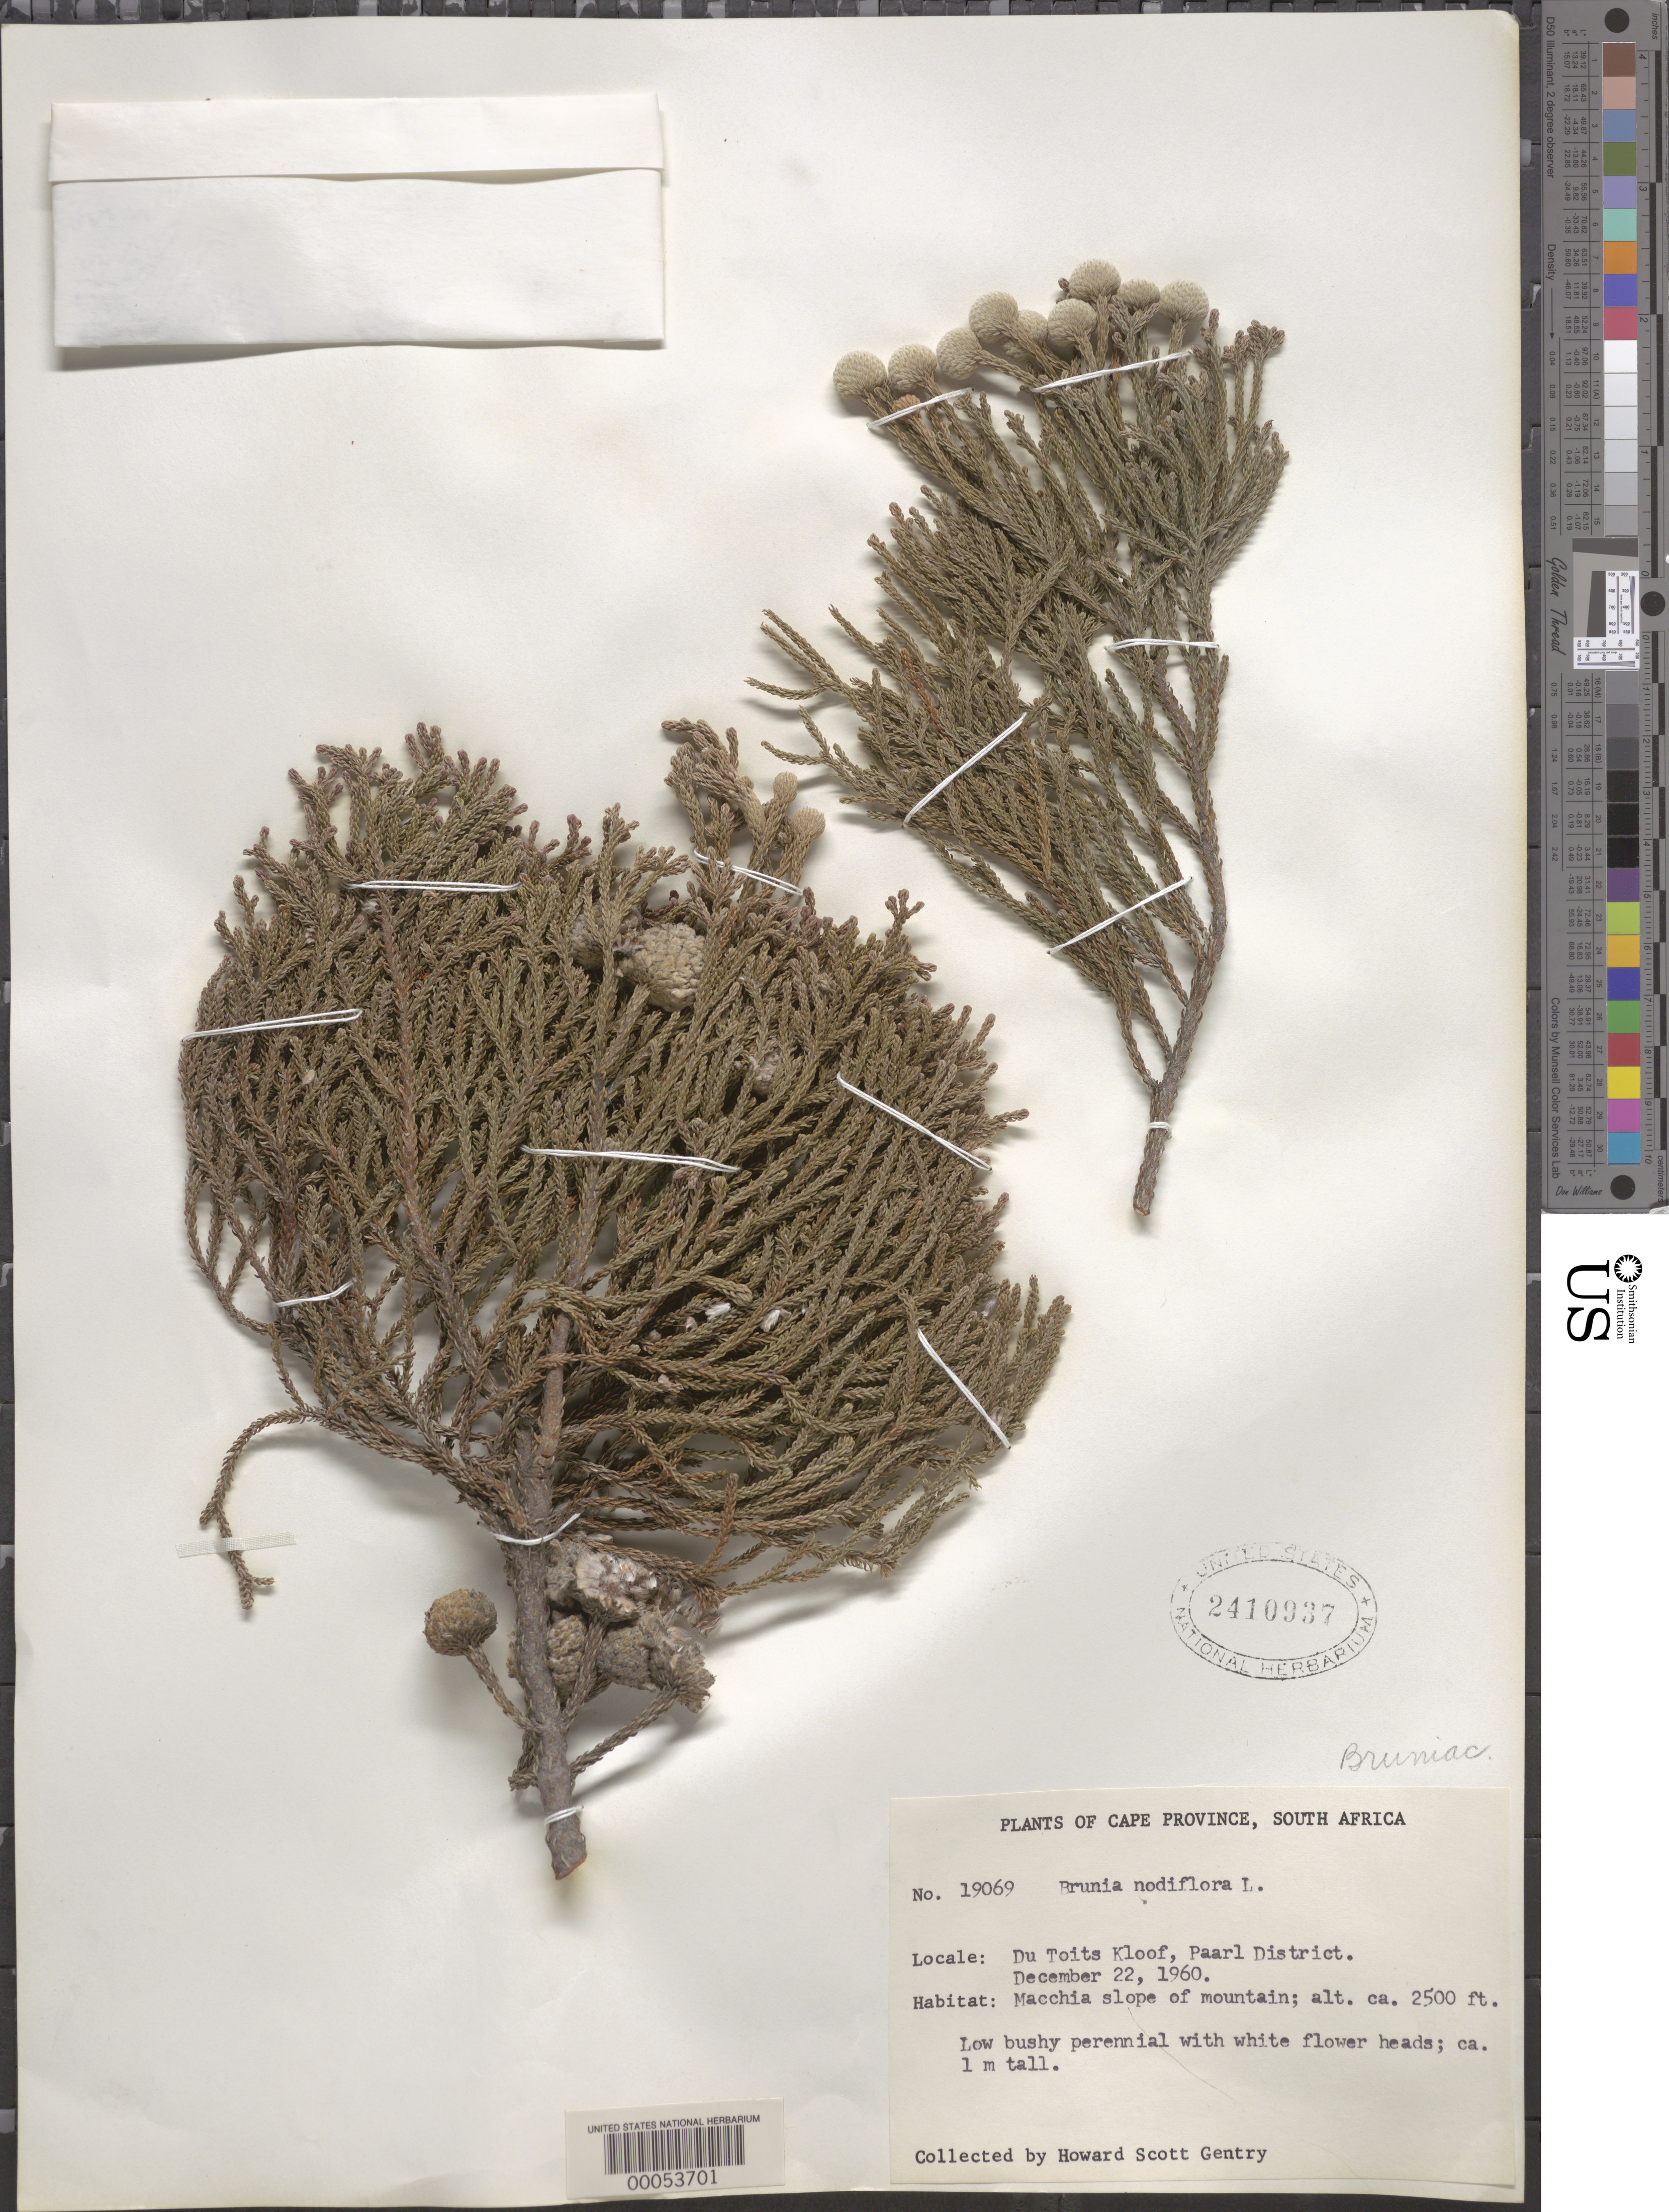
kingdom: Plantae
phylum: Tracheophyta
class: Magnoliopsida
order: Bruniales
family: Bruniaceae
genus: Brunia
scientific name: Brunia noduliflora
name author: Goldblatt & J.C. Manning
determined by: Strong, Mark T., (BOT), Smithsonian Institution - National Museum of Natural History (UNITED STATES)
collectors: H. S. Gentry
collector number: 19069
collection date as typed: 22 Dec 1960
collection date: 1960-12-22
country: South Africa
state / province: Western Cape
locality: Paarl district, du toits kloof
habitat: Stony shaley soil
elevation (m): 762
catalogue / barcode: US 2410937